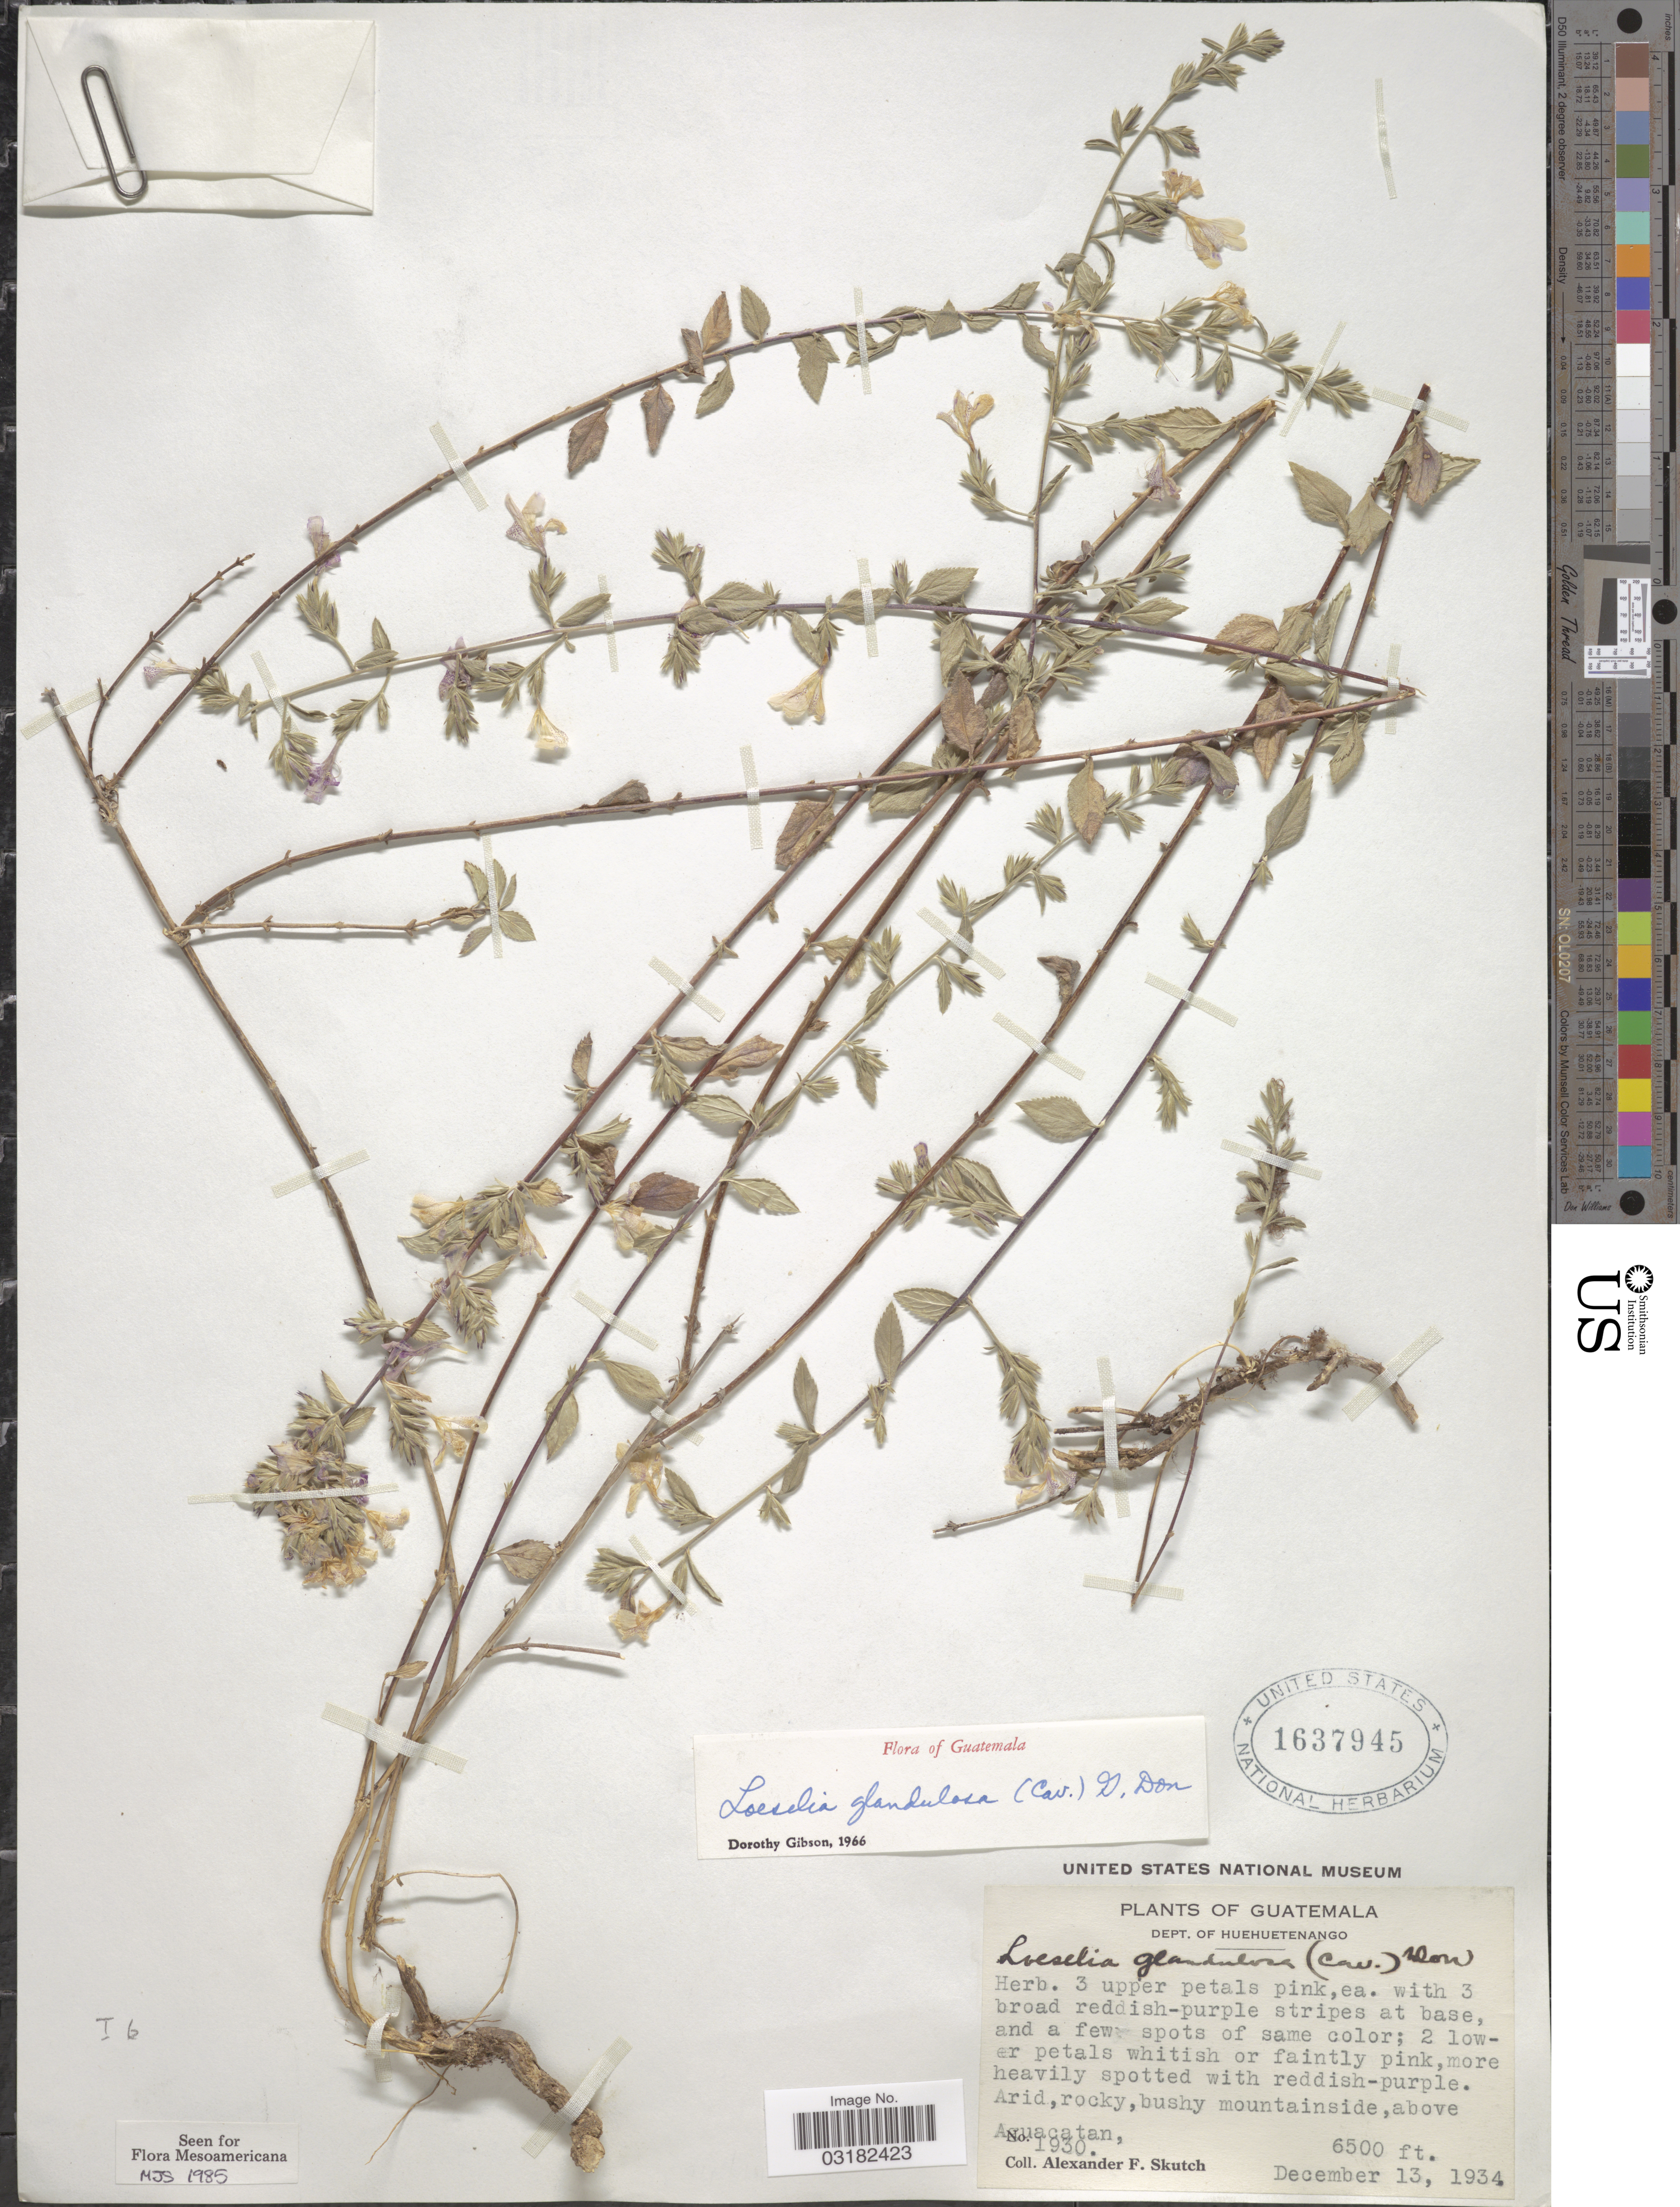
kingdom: Plantae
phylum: Tracheophyta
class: Magnoliopsida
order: Ericales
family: Polemoniaceae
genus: Loeselia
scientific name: Loeselia glandulosa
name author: (Cav.) G. Don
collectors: A. F. Skutch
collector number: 1930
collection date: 1934-12-13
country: Guatemala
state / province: Huehuetenango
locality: Dept. of Huehuetenango. Arid, rocky, bushy mountainside, above Aguacatan.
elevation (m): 1981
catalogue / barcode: US 1637945